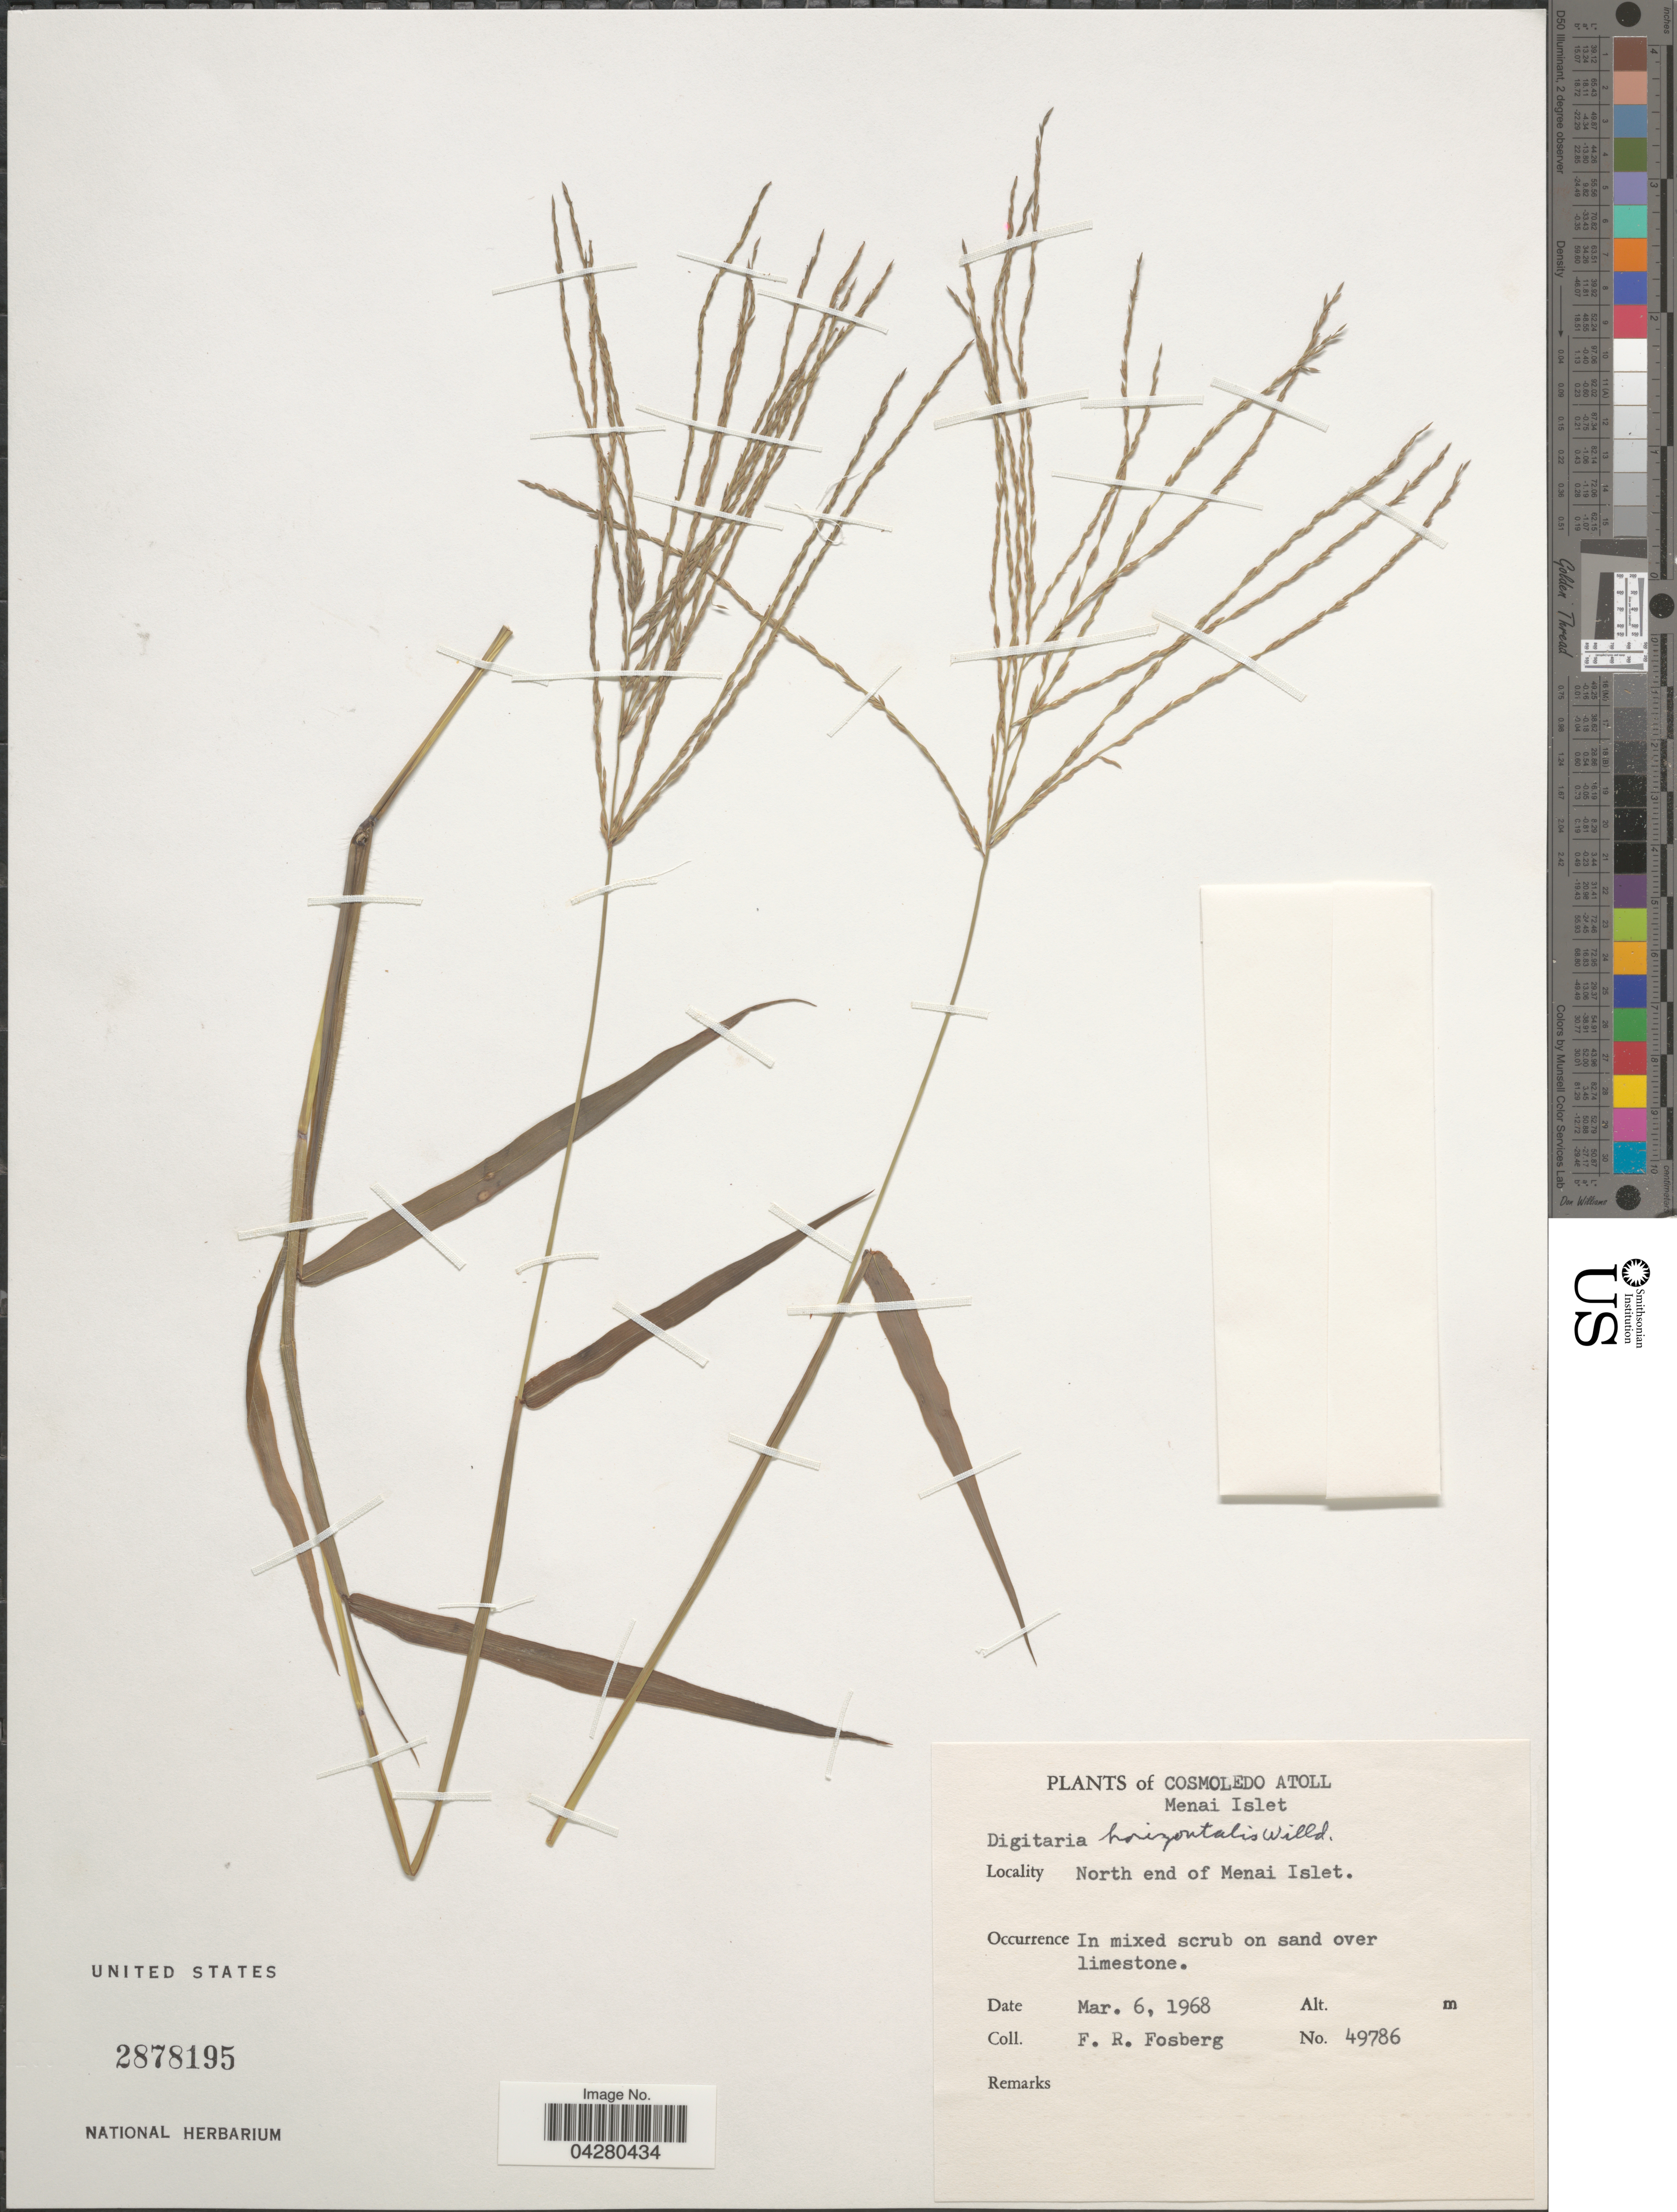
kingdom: Plantae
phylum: Tracheophyta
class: Liliopsida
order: Poales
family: Poaceae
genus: Digitaria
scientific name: Digitaria horizontalis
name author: Willd.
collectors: F. R. Fosberg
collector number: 49786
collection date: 1968-03-06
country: Seychelles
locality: Cosmoledo Atoll. Menai Islet. North end of Menai Islet.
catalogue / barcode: US 2878195